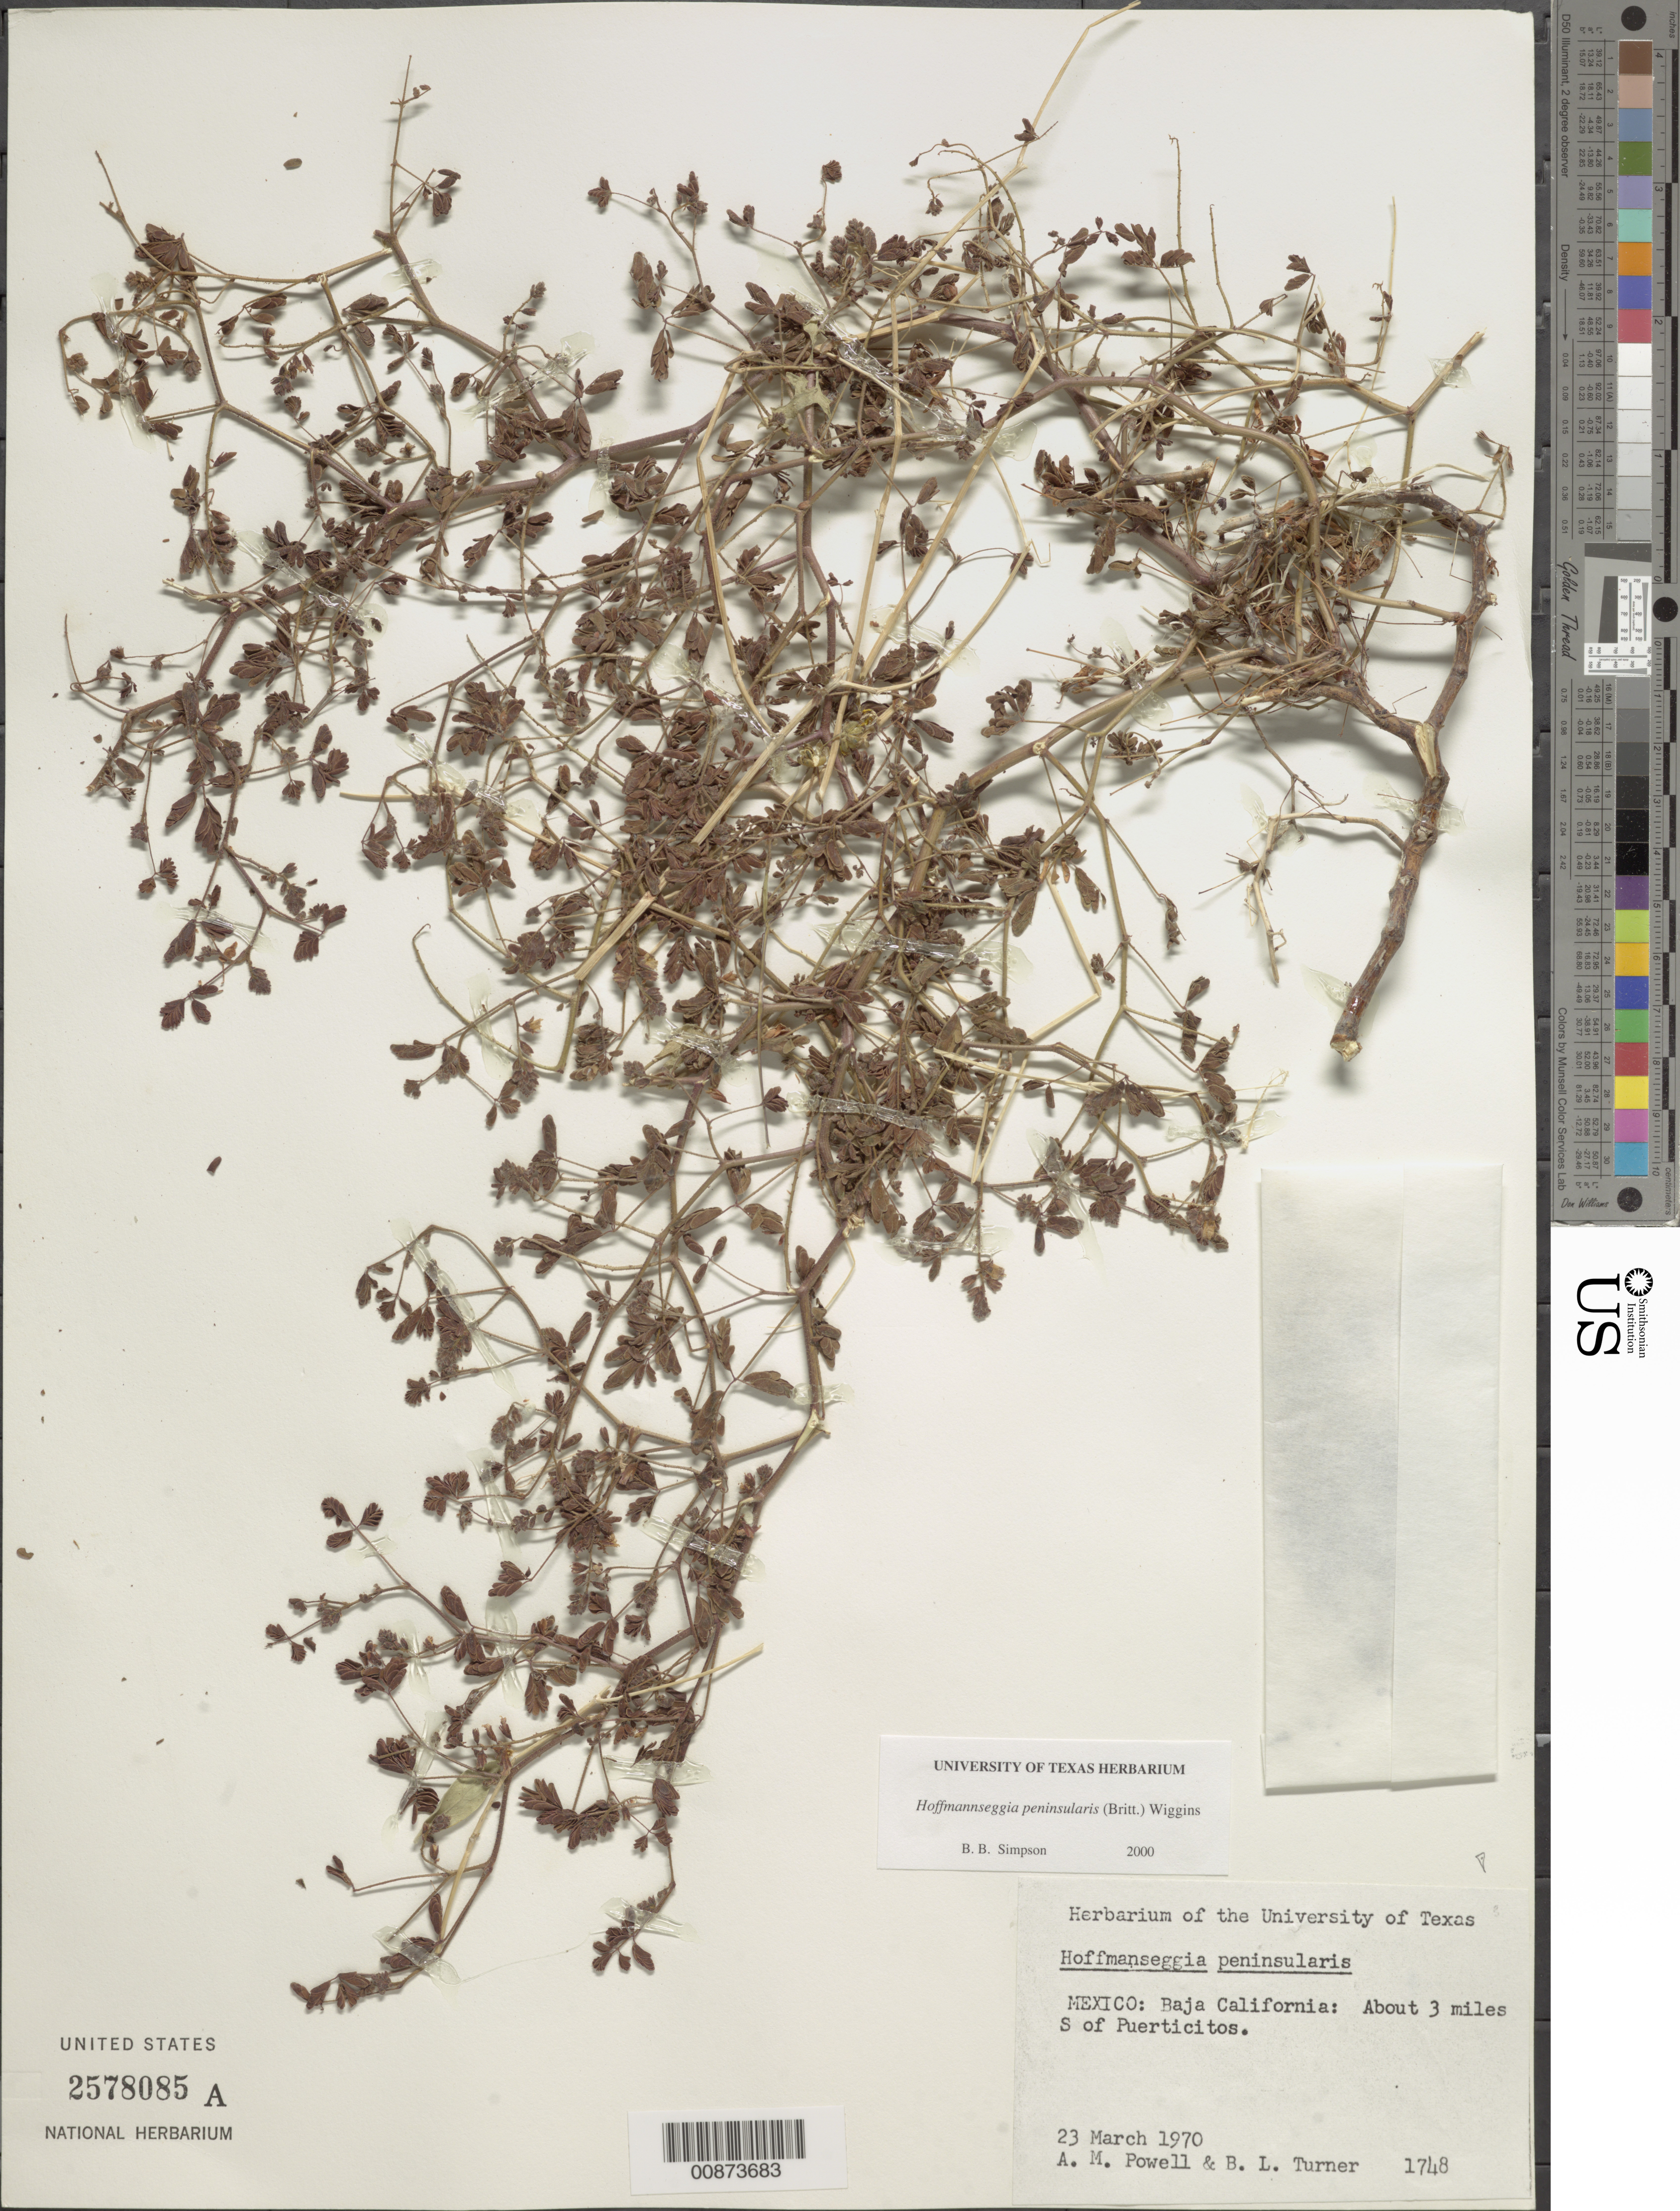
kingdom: Plantae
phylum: Tracheophyta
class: Magnoliopsida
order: Fabales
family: Fabaceae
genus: Hoffmannseggia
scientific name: Hoffmannseggia peninsularis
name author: (Britton) Wiggins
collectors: A. M. Powell & B. L. Turner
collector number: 1748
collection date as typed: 23 Mar 1970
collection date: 1970-03-23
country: Mexico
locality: Baja California, S of Puertocitos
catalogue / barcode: US 2578085A